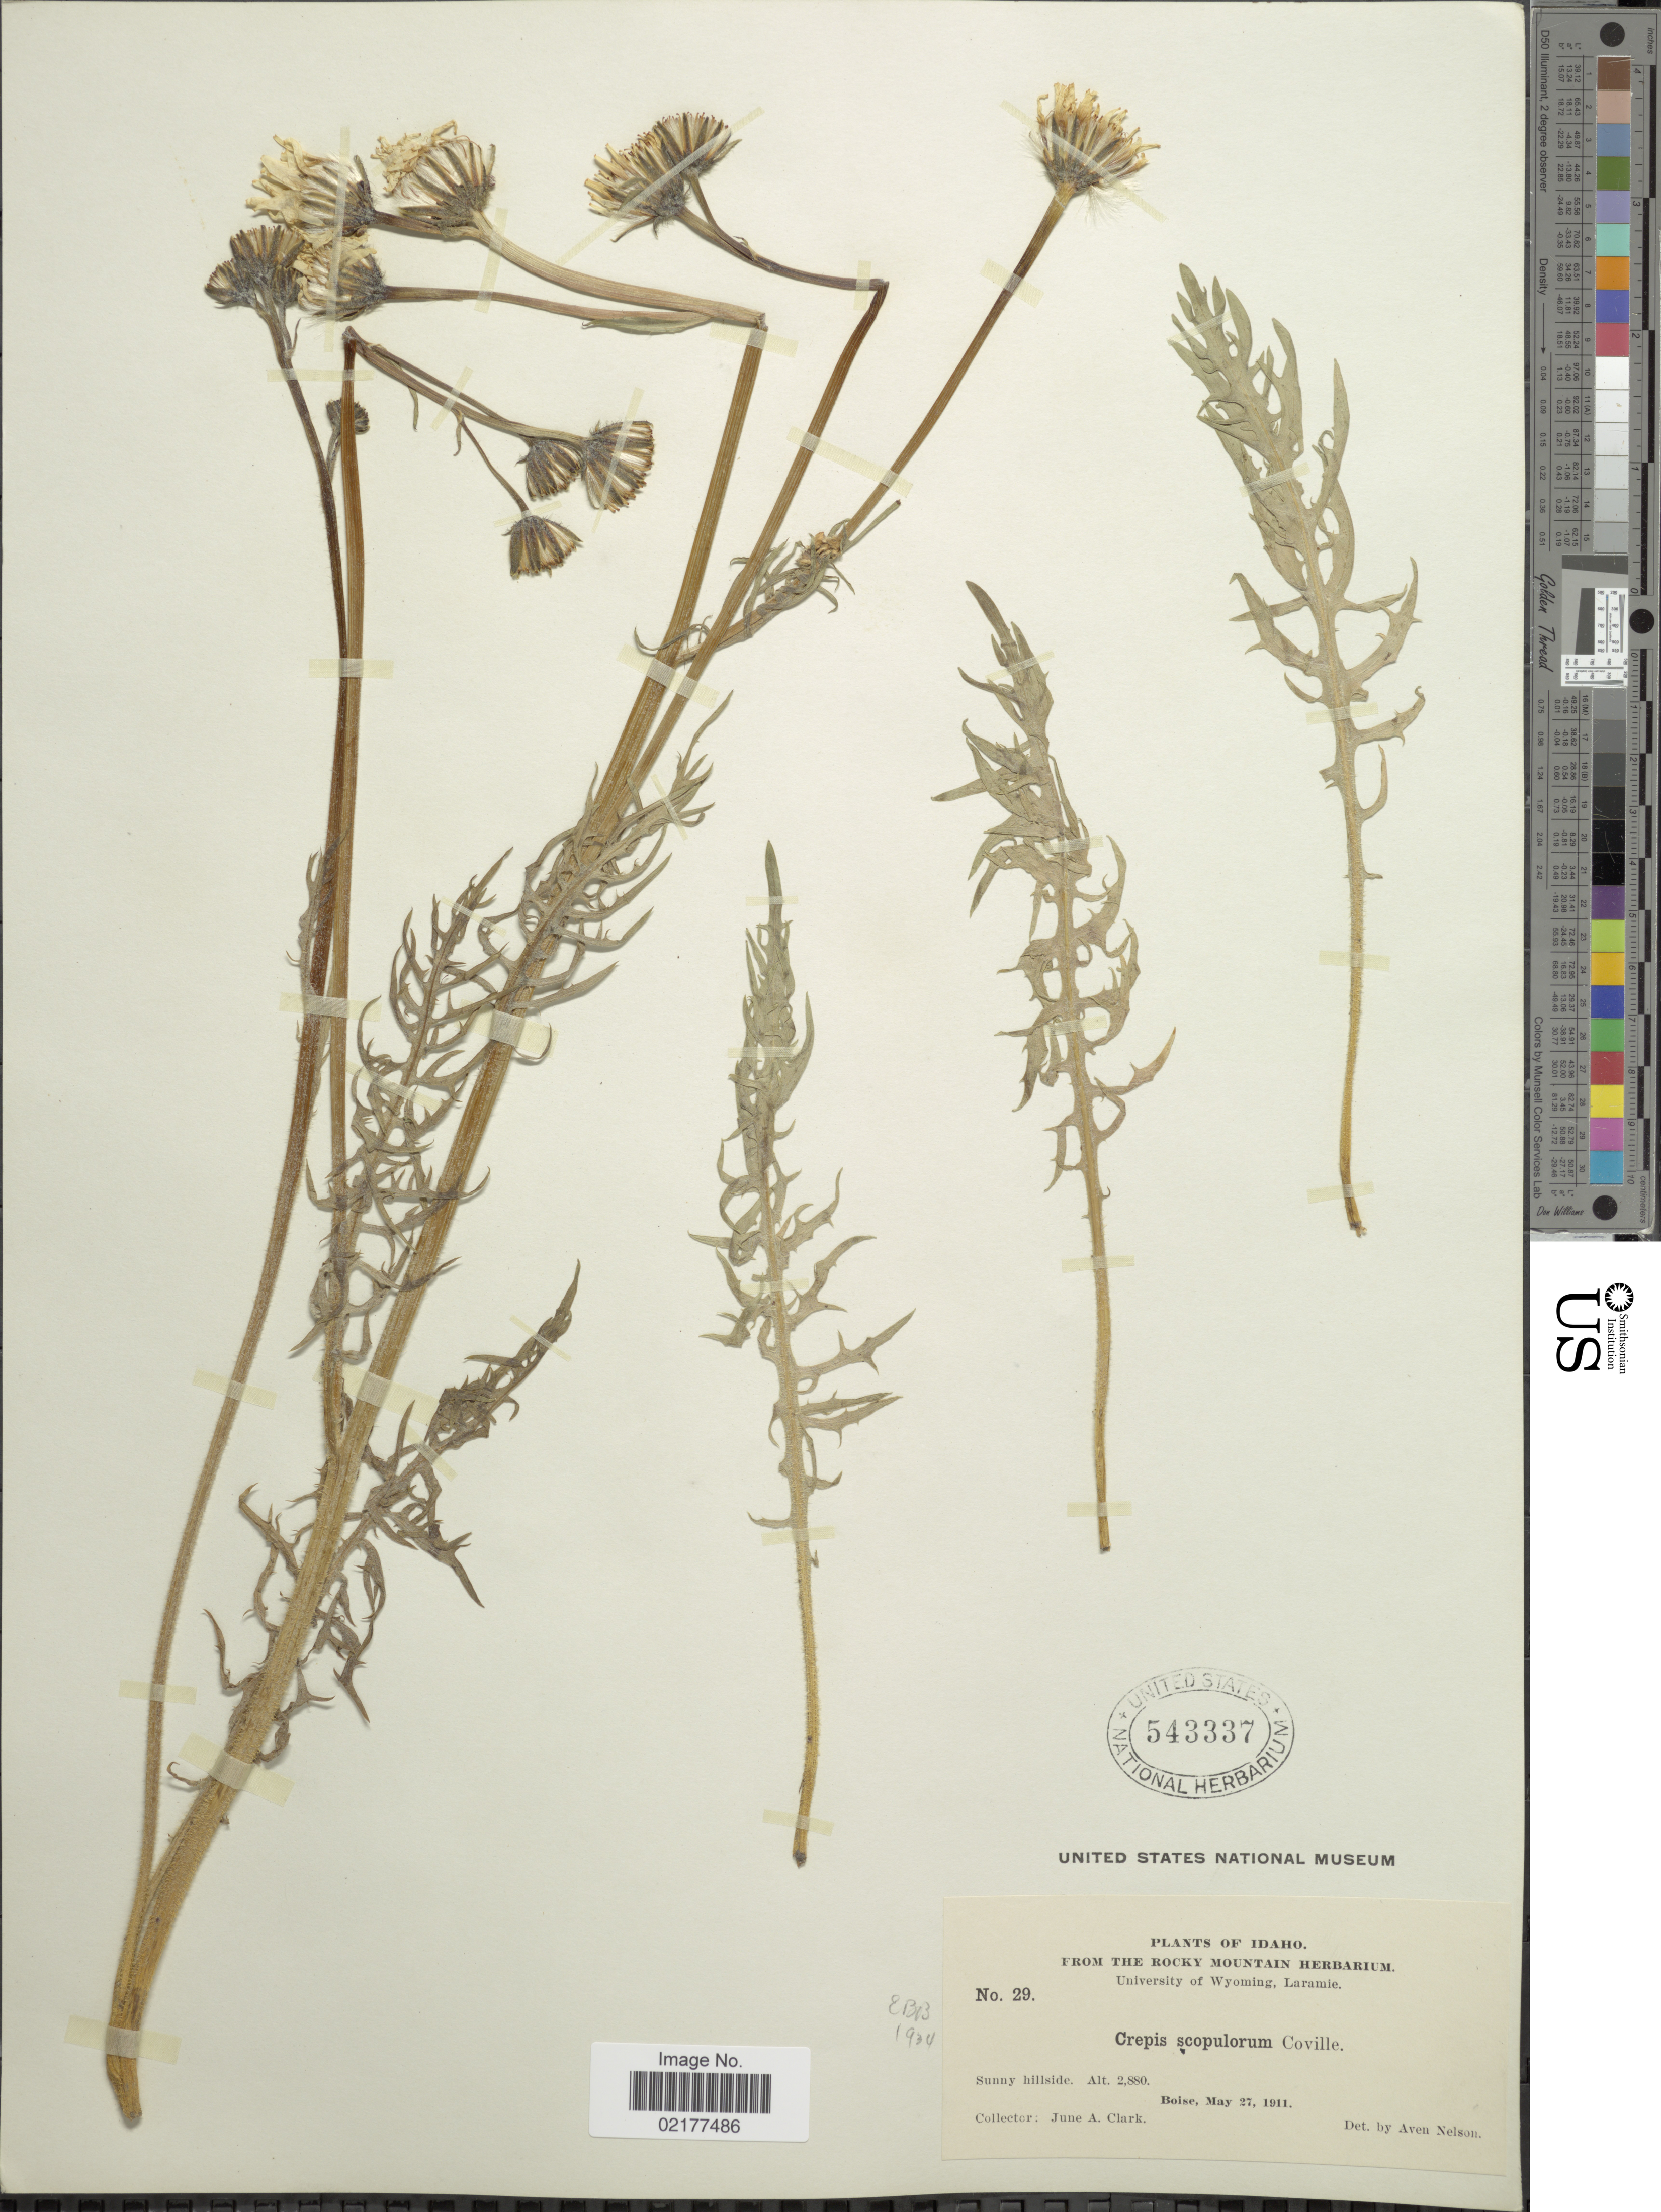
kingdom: Plantae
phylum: Tracheophyta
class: Magnoliopsida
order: Asterales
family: Asteraceae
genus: Crepis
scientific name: Crepis modocensis subsp. modocensis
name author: Greene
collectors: J. A. Clark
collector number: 29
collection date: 1911-05-27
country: United States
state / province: Idaho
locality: Boise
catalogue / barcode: US 543337